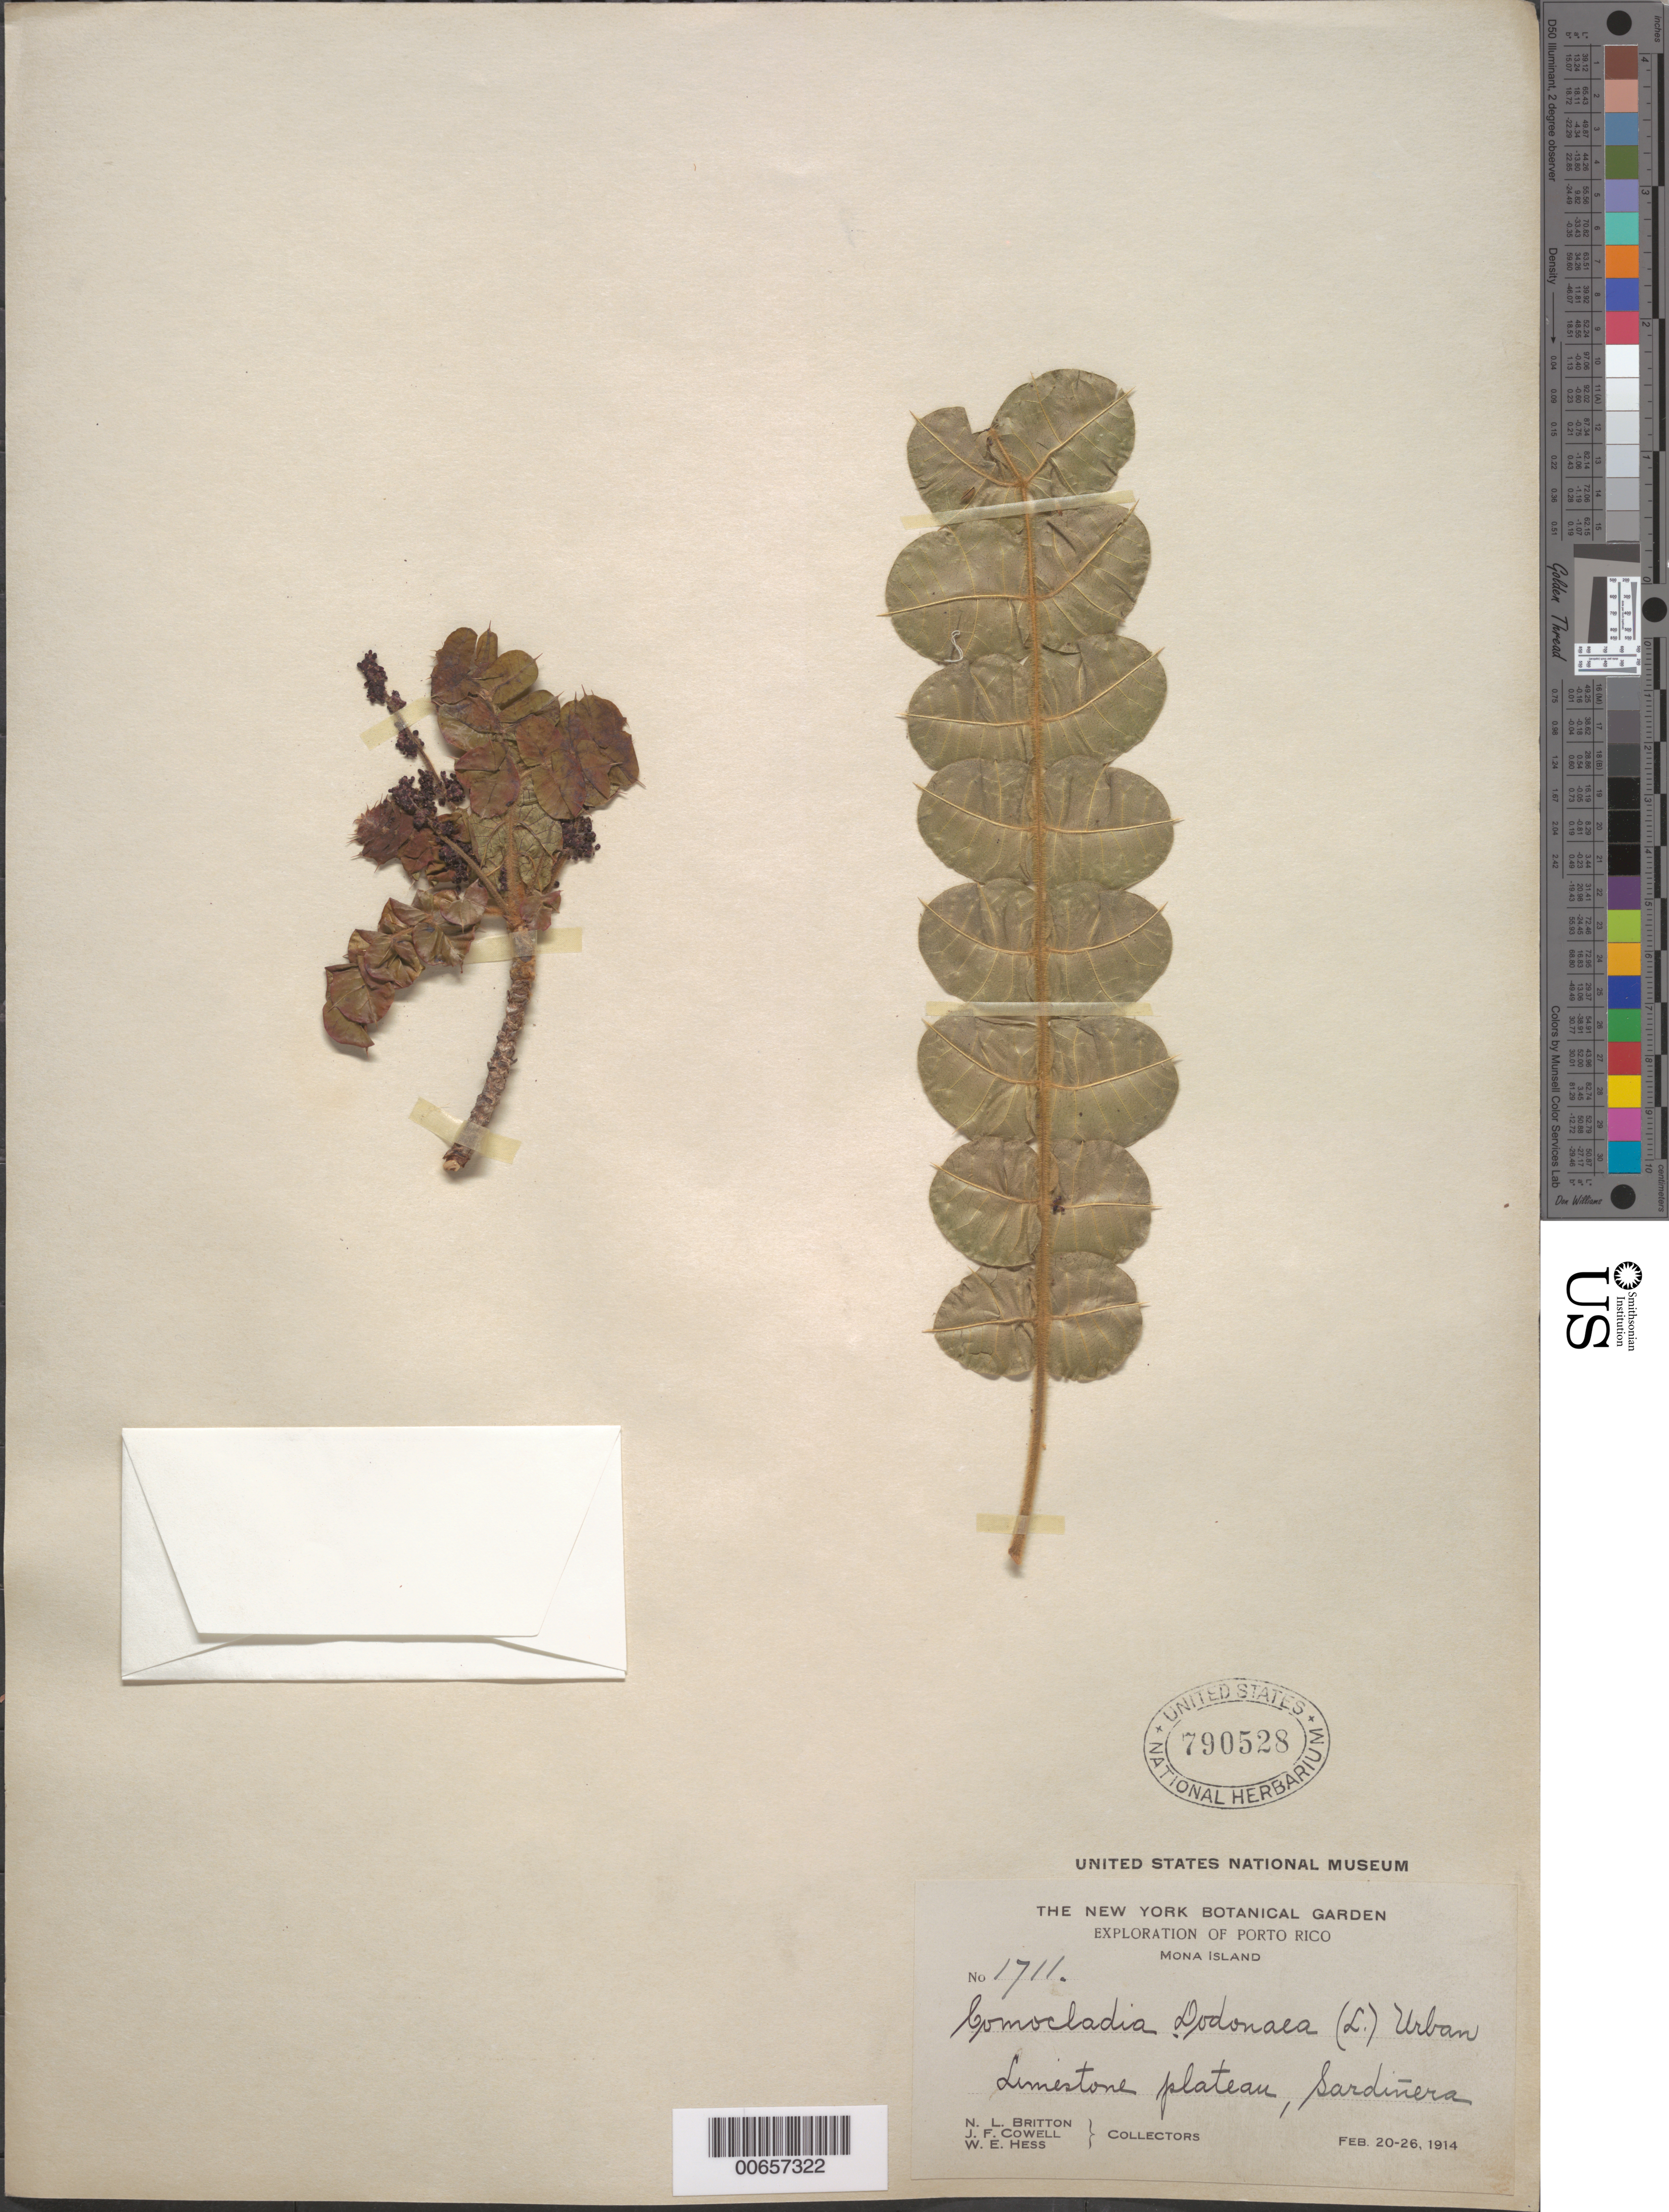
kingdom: Plantae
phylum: Tracheophyta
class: Magnoliopsida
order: Sapindales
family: Anacardiaceae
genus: Comocladia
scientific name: Comocladia dodonaea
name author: (L.) Urb.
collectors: N. Britton, J. F. Cowell & W. Hess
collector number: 1711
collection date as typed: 20 Feb 1914 to 26 Feb 1914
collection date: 1914-02-20/1914-02-26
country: Puerto Rico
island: Mona I.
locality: Sardinera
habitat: Limestone plateau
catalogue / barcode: US 790528